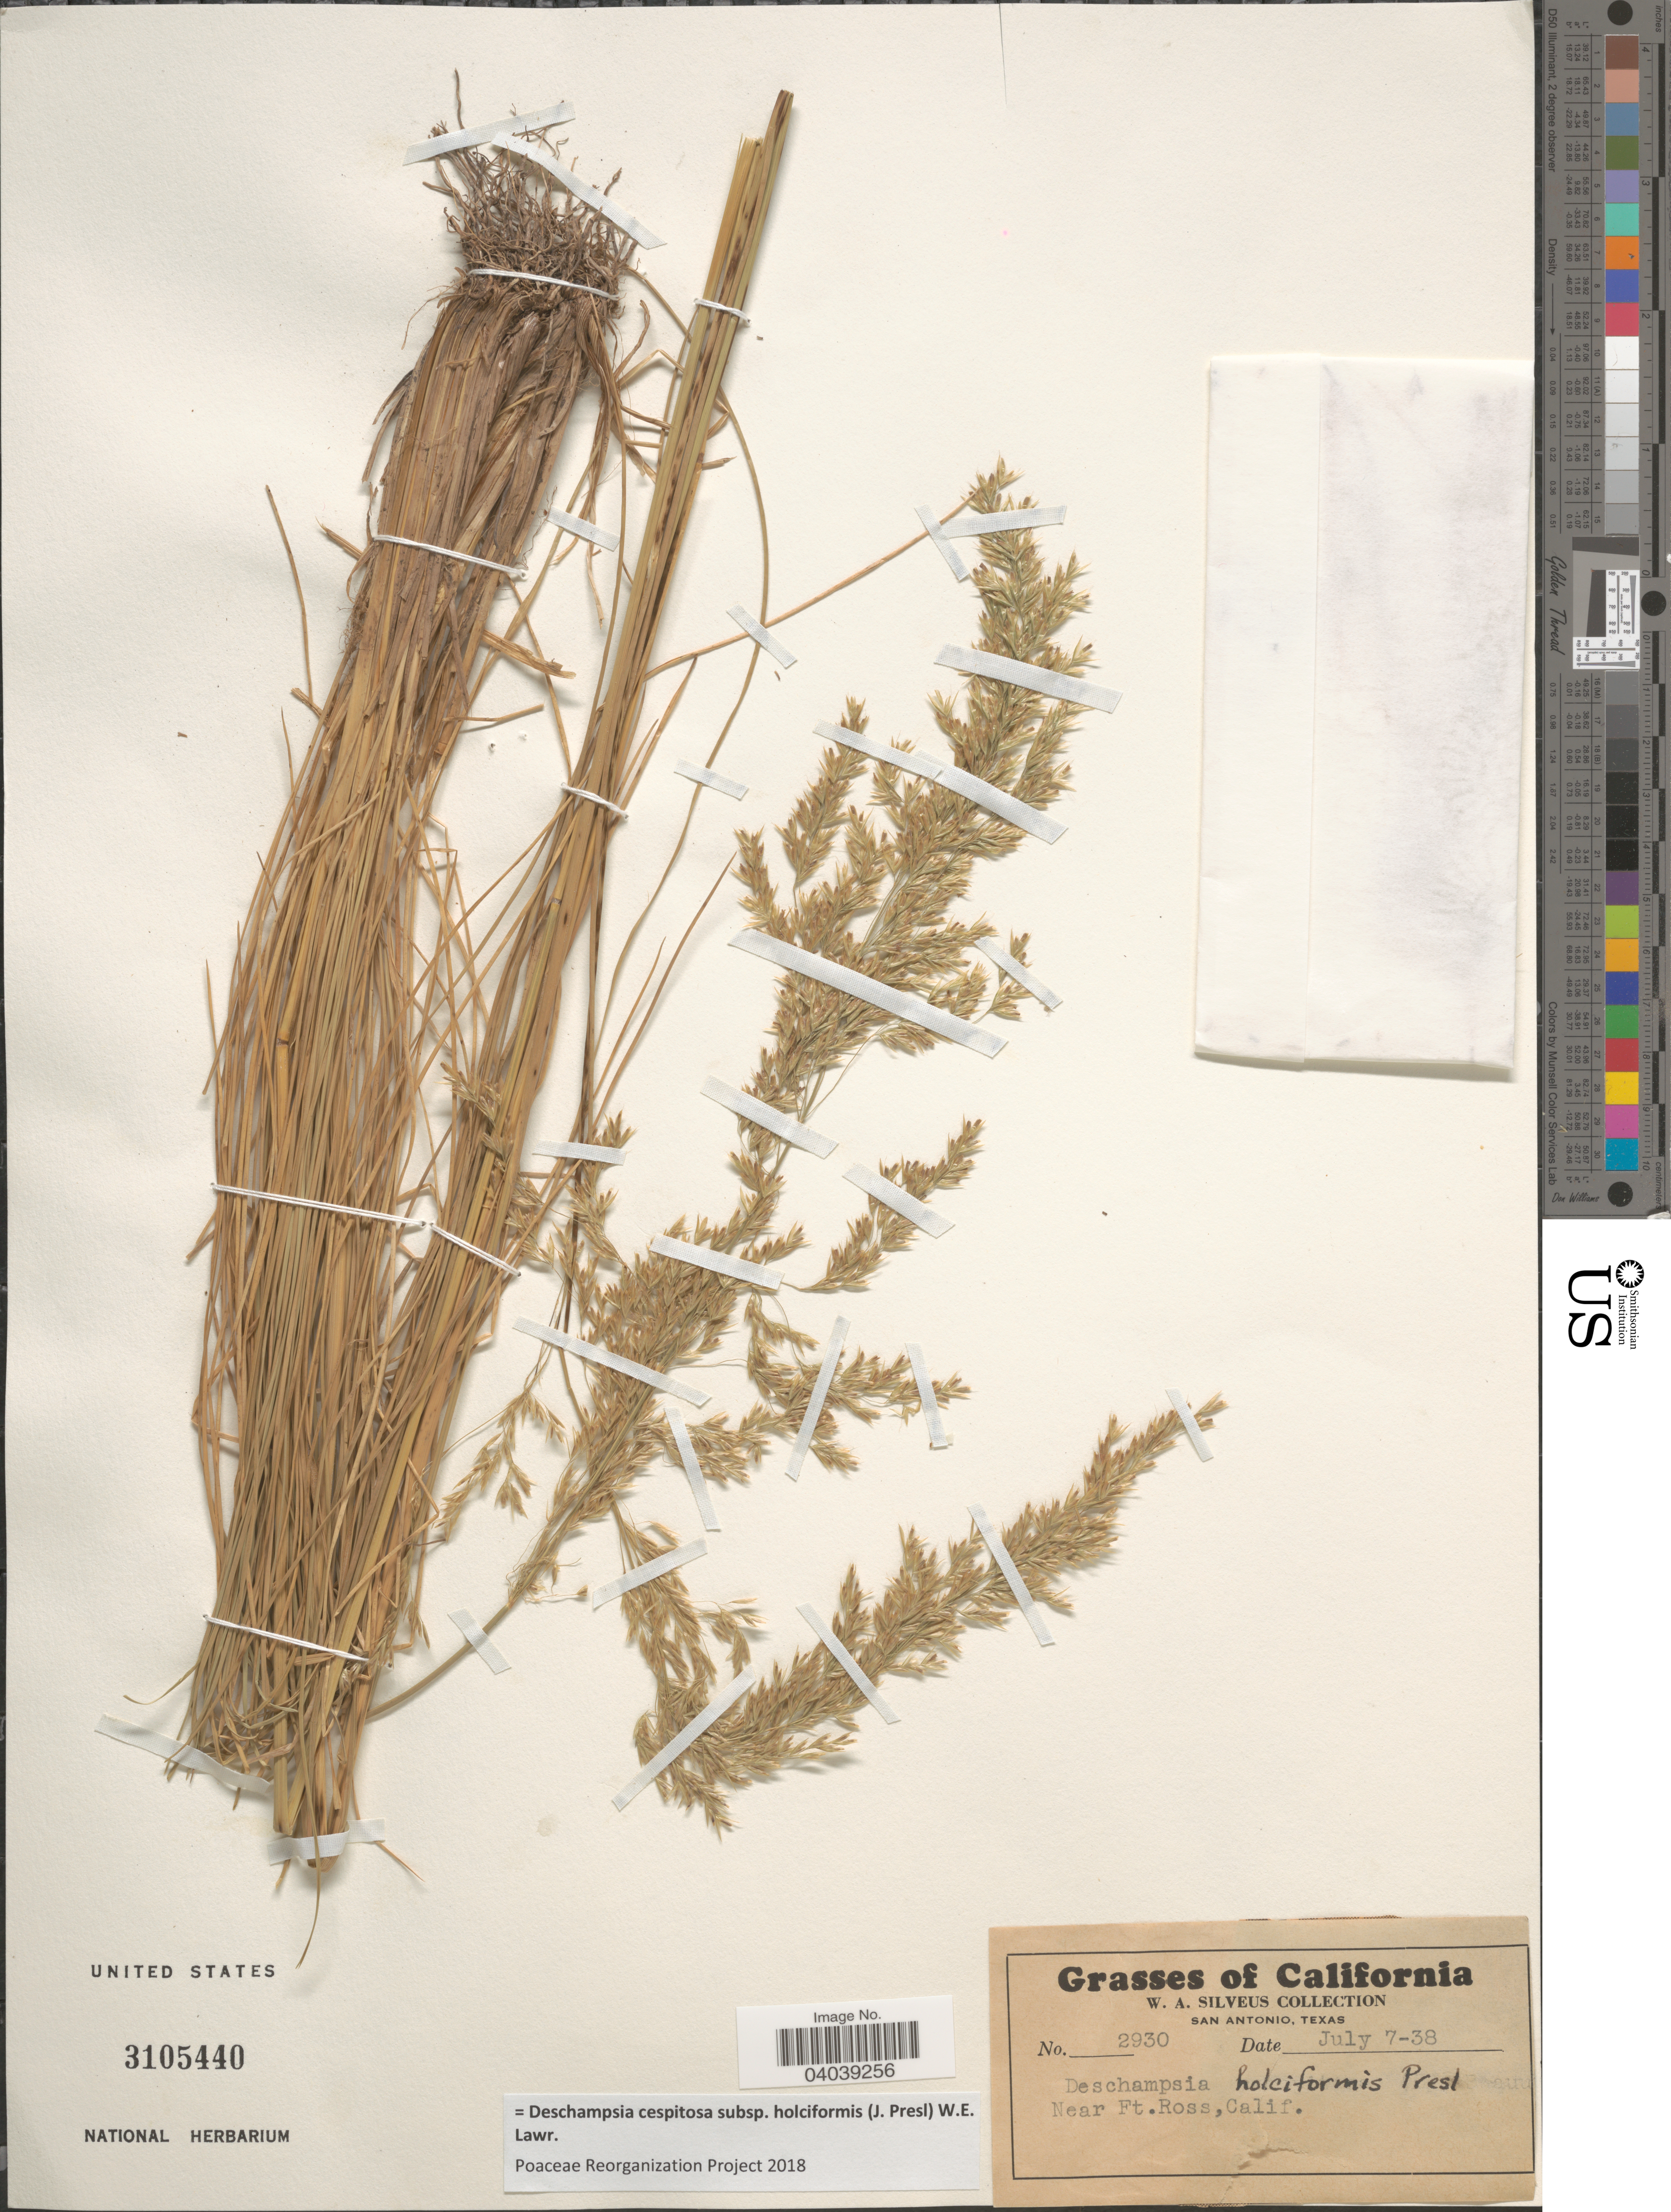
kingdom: Plantae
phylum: Tracheophyta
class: Liliopsida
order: Poales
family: Poaceae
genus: Deschampsia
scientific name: Deschampsia cespitosa subsp. holciformis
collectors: W. Silveus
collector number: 2930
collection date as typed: Transcribed d/m/y: 7/7/38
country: United States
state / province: California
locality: Near Ft. Ross.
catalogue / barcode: US 3105440